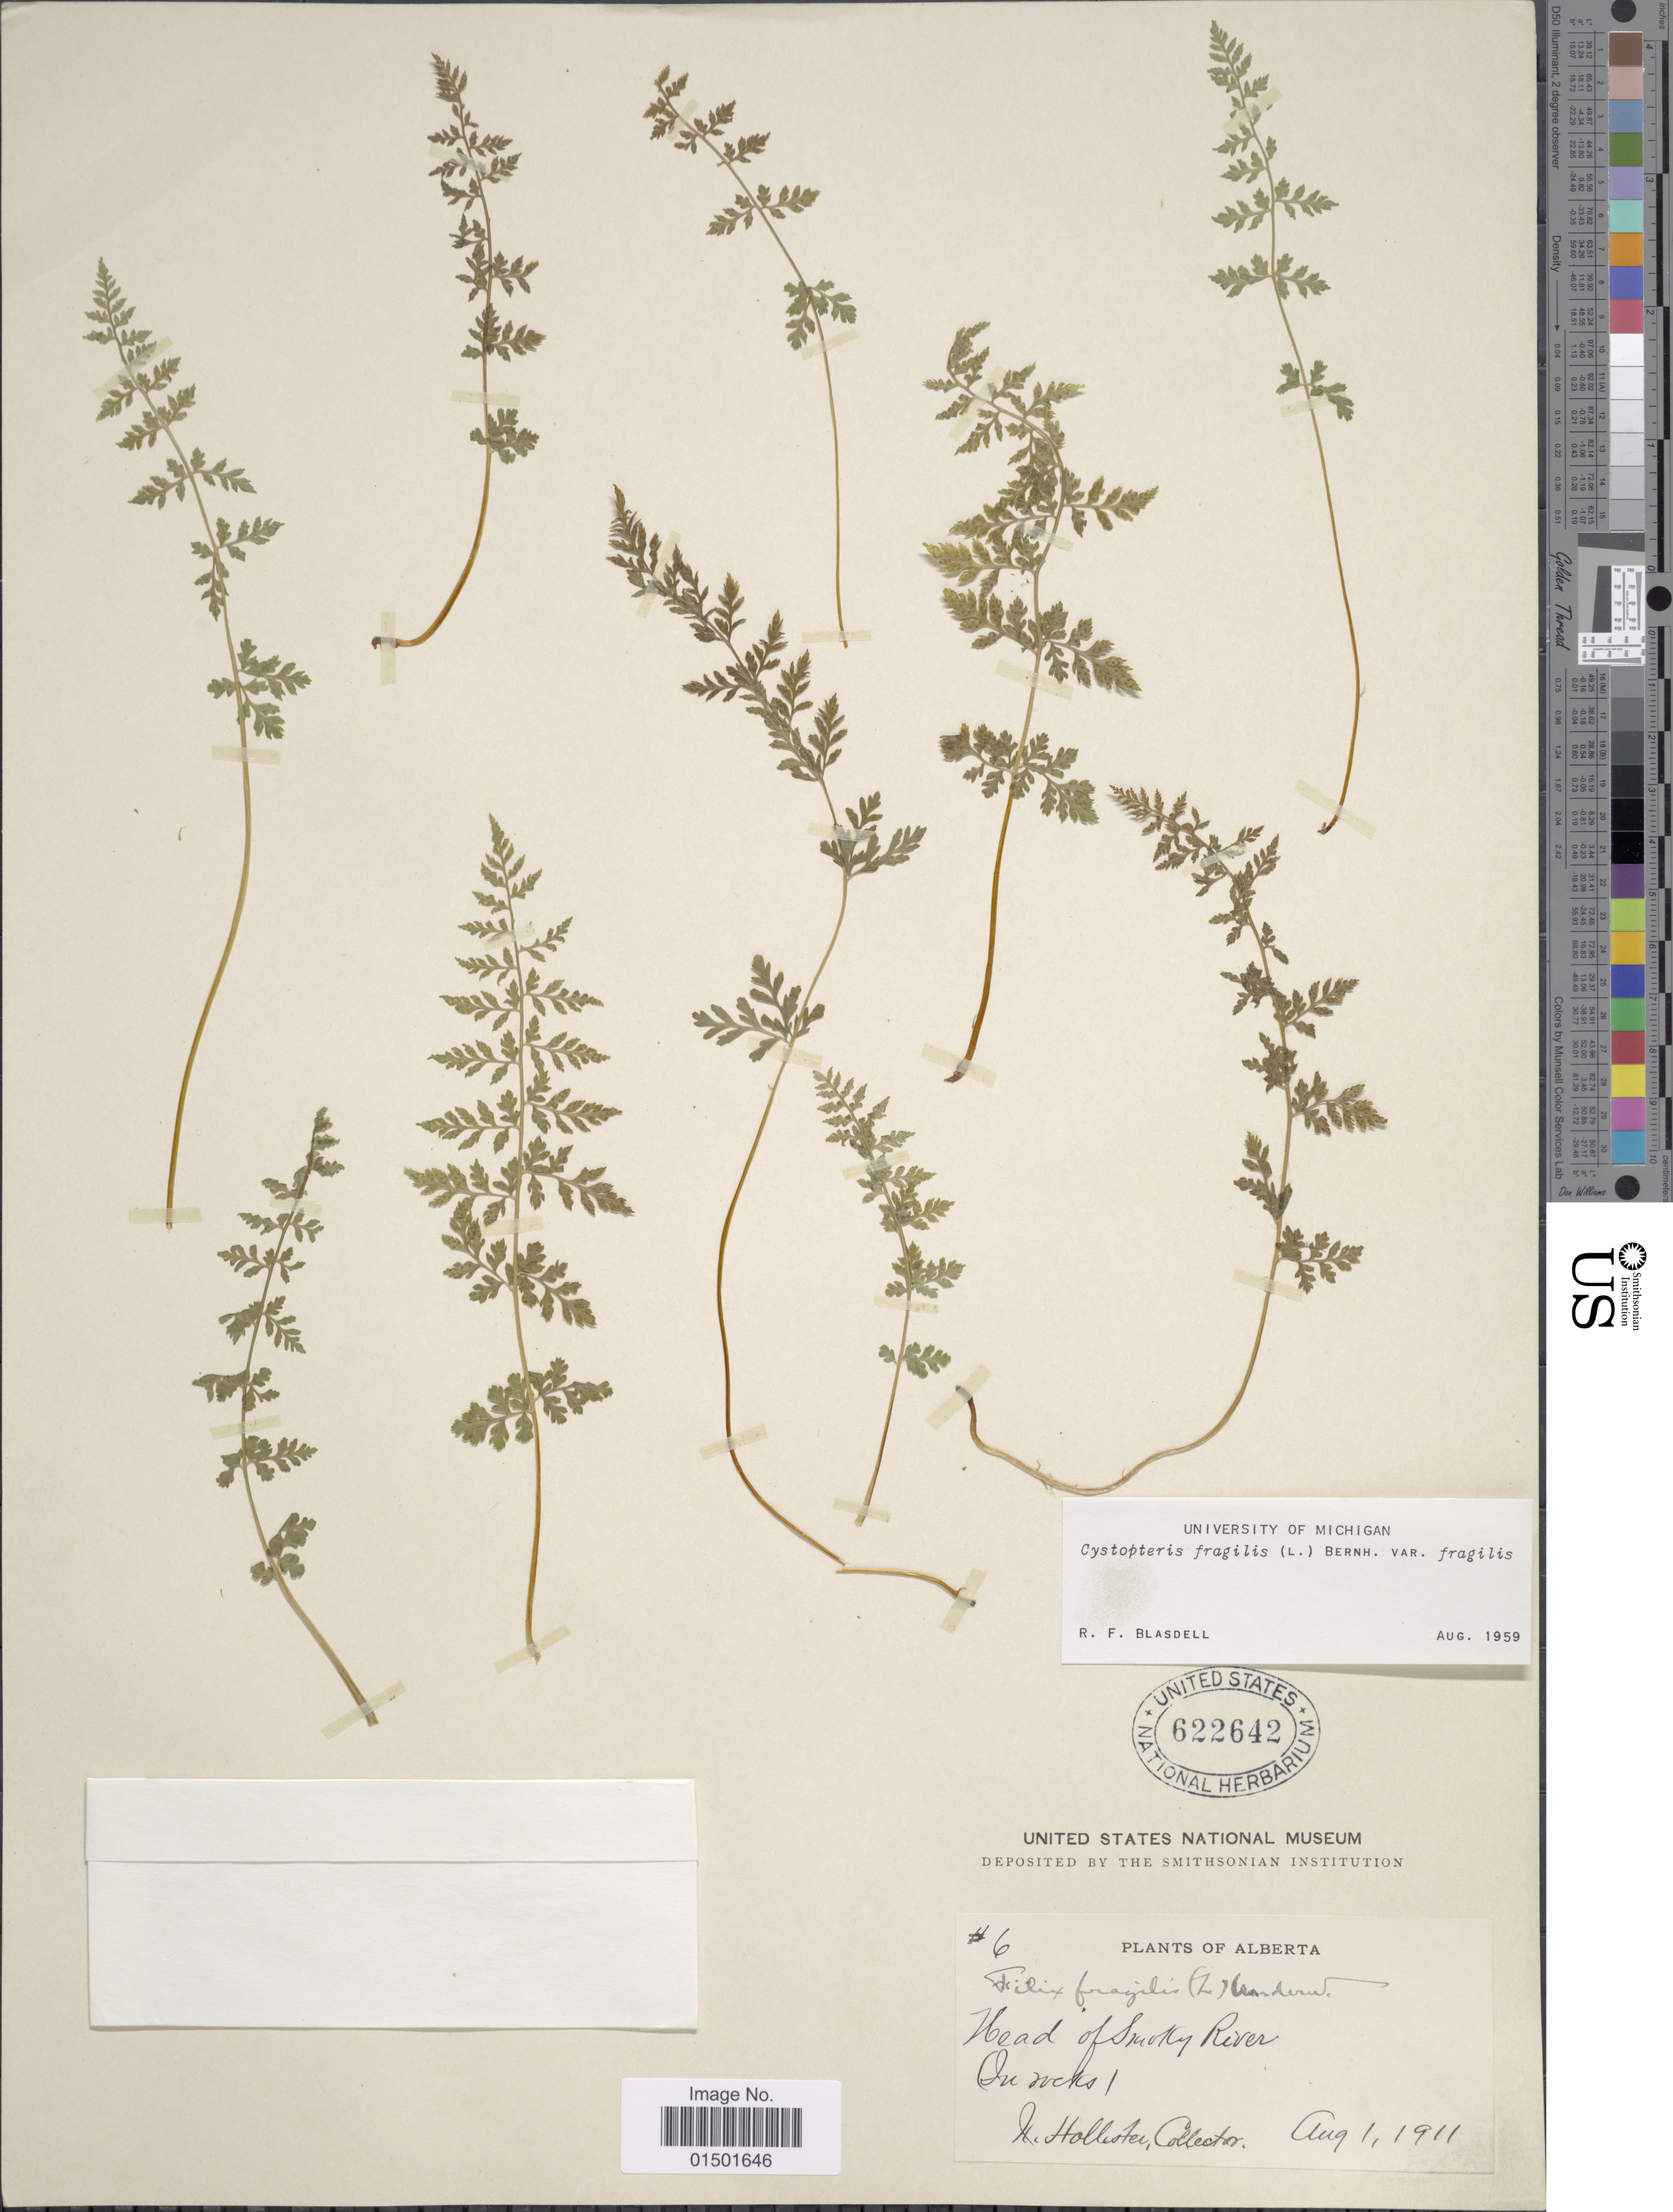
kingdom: Plantae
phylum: Tracheophyta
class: Polypodiopsida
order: Polypodiales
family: Cystopteridaceae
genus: Cystopteris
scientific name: Cystopteris fragilis var. fragilis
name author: (L.) Bernh.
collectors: N. Hollister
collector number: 6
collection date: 1911-08-01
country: Canada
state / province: Alberta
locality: Head of Smoky River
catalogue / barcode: US 622642